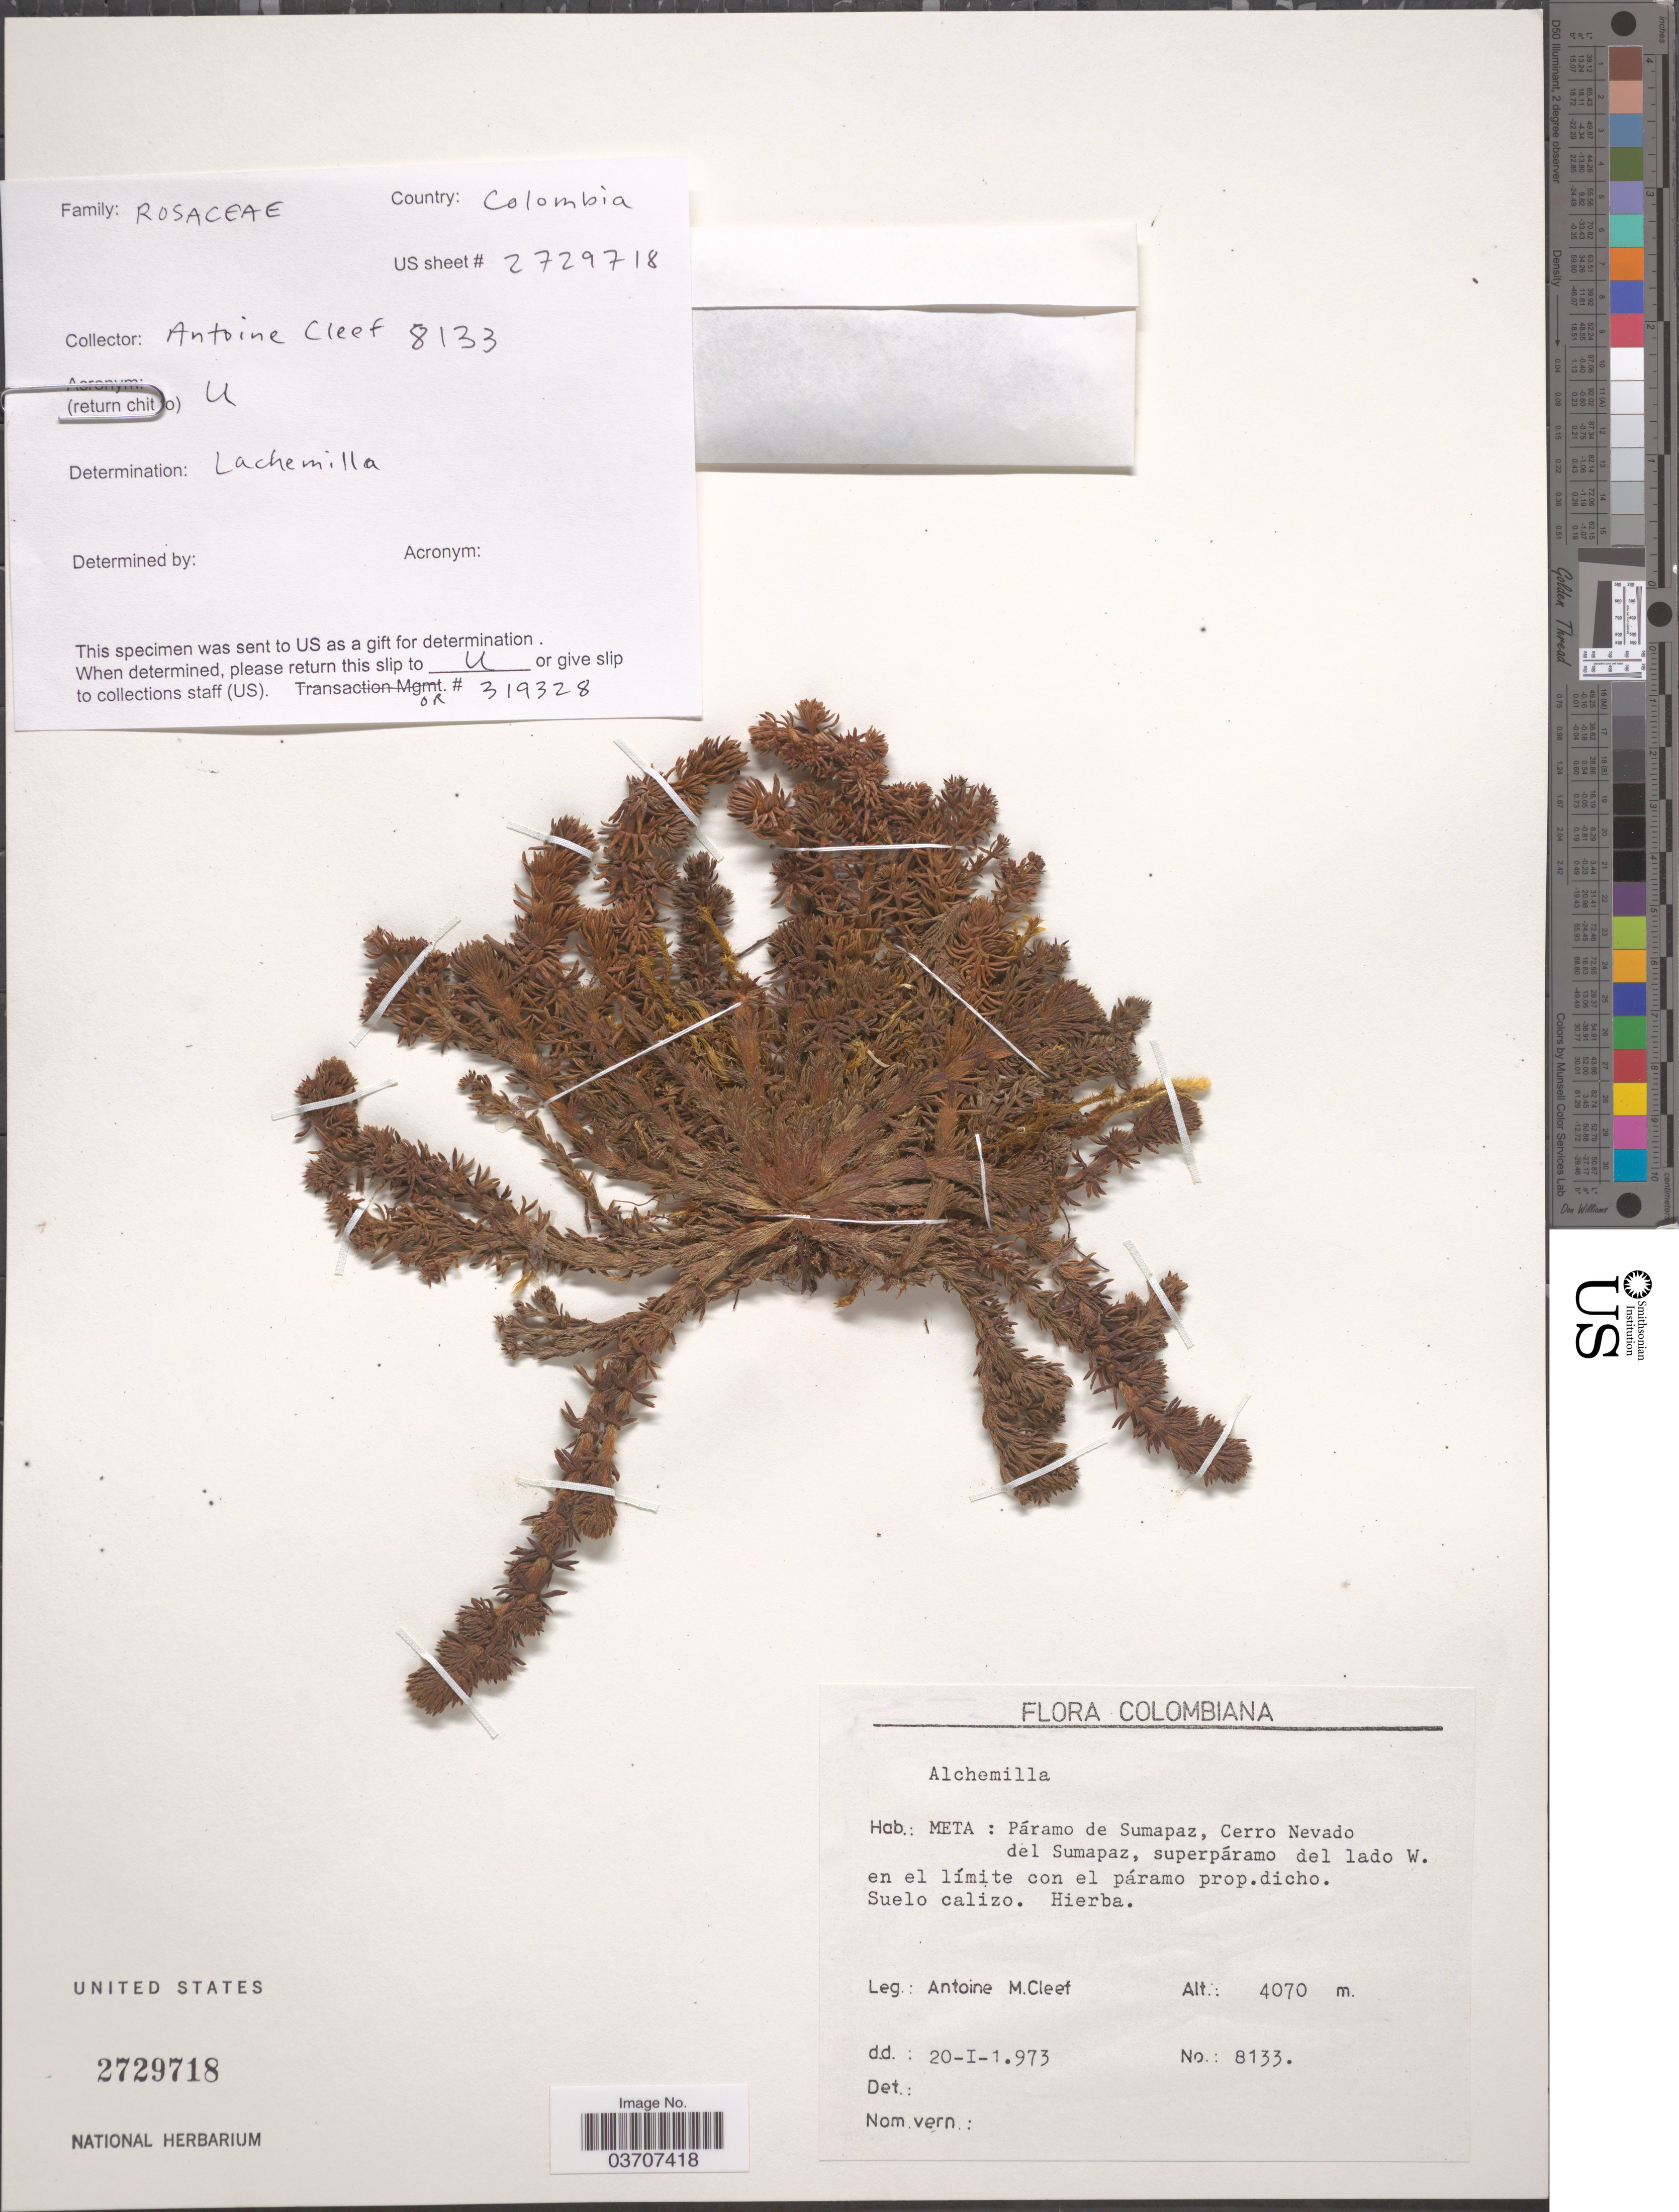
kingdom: Plantae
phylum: Tracheophyta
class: Magnoliopsida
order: Rosales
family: Rosaceae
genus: Lachemilla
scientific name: Lachemilla sp.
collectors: A. M. Cleef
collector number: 8133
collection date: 1973-01-20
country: Colombia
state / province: Meta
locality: Páramo de Sumapaz, Cerro nevado del Sumapaz, superpáramo del lado W. en el límite con el páramo prop. dicho. Suelo calizo. Hierba.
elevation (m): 4070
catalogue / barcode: US 2729718